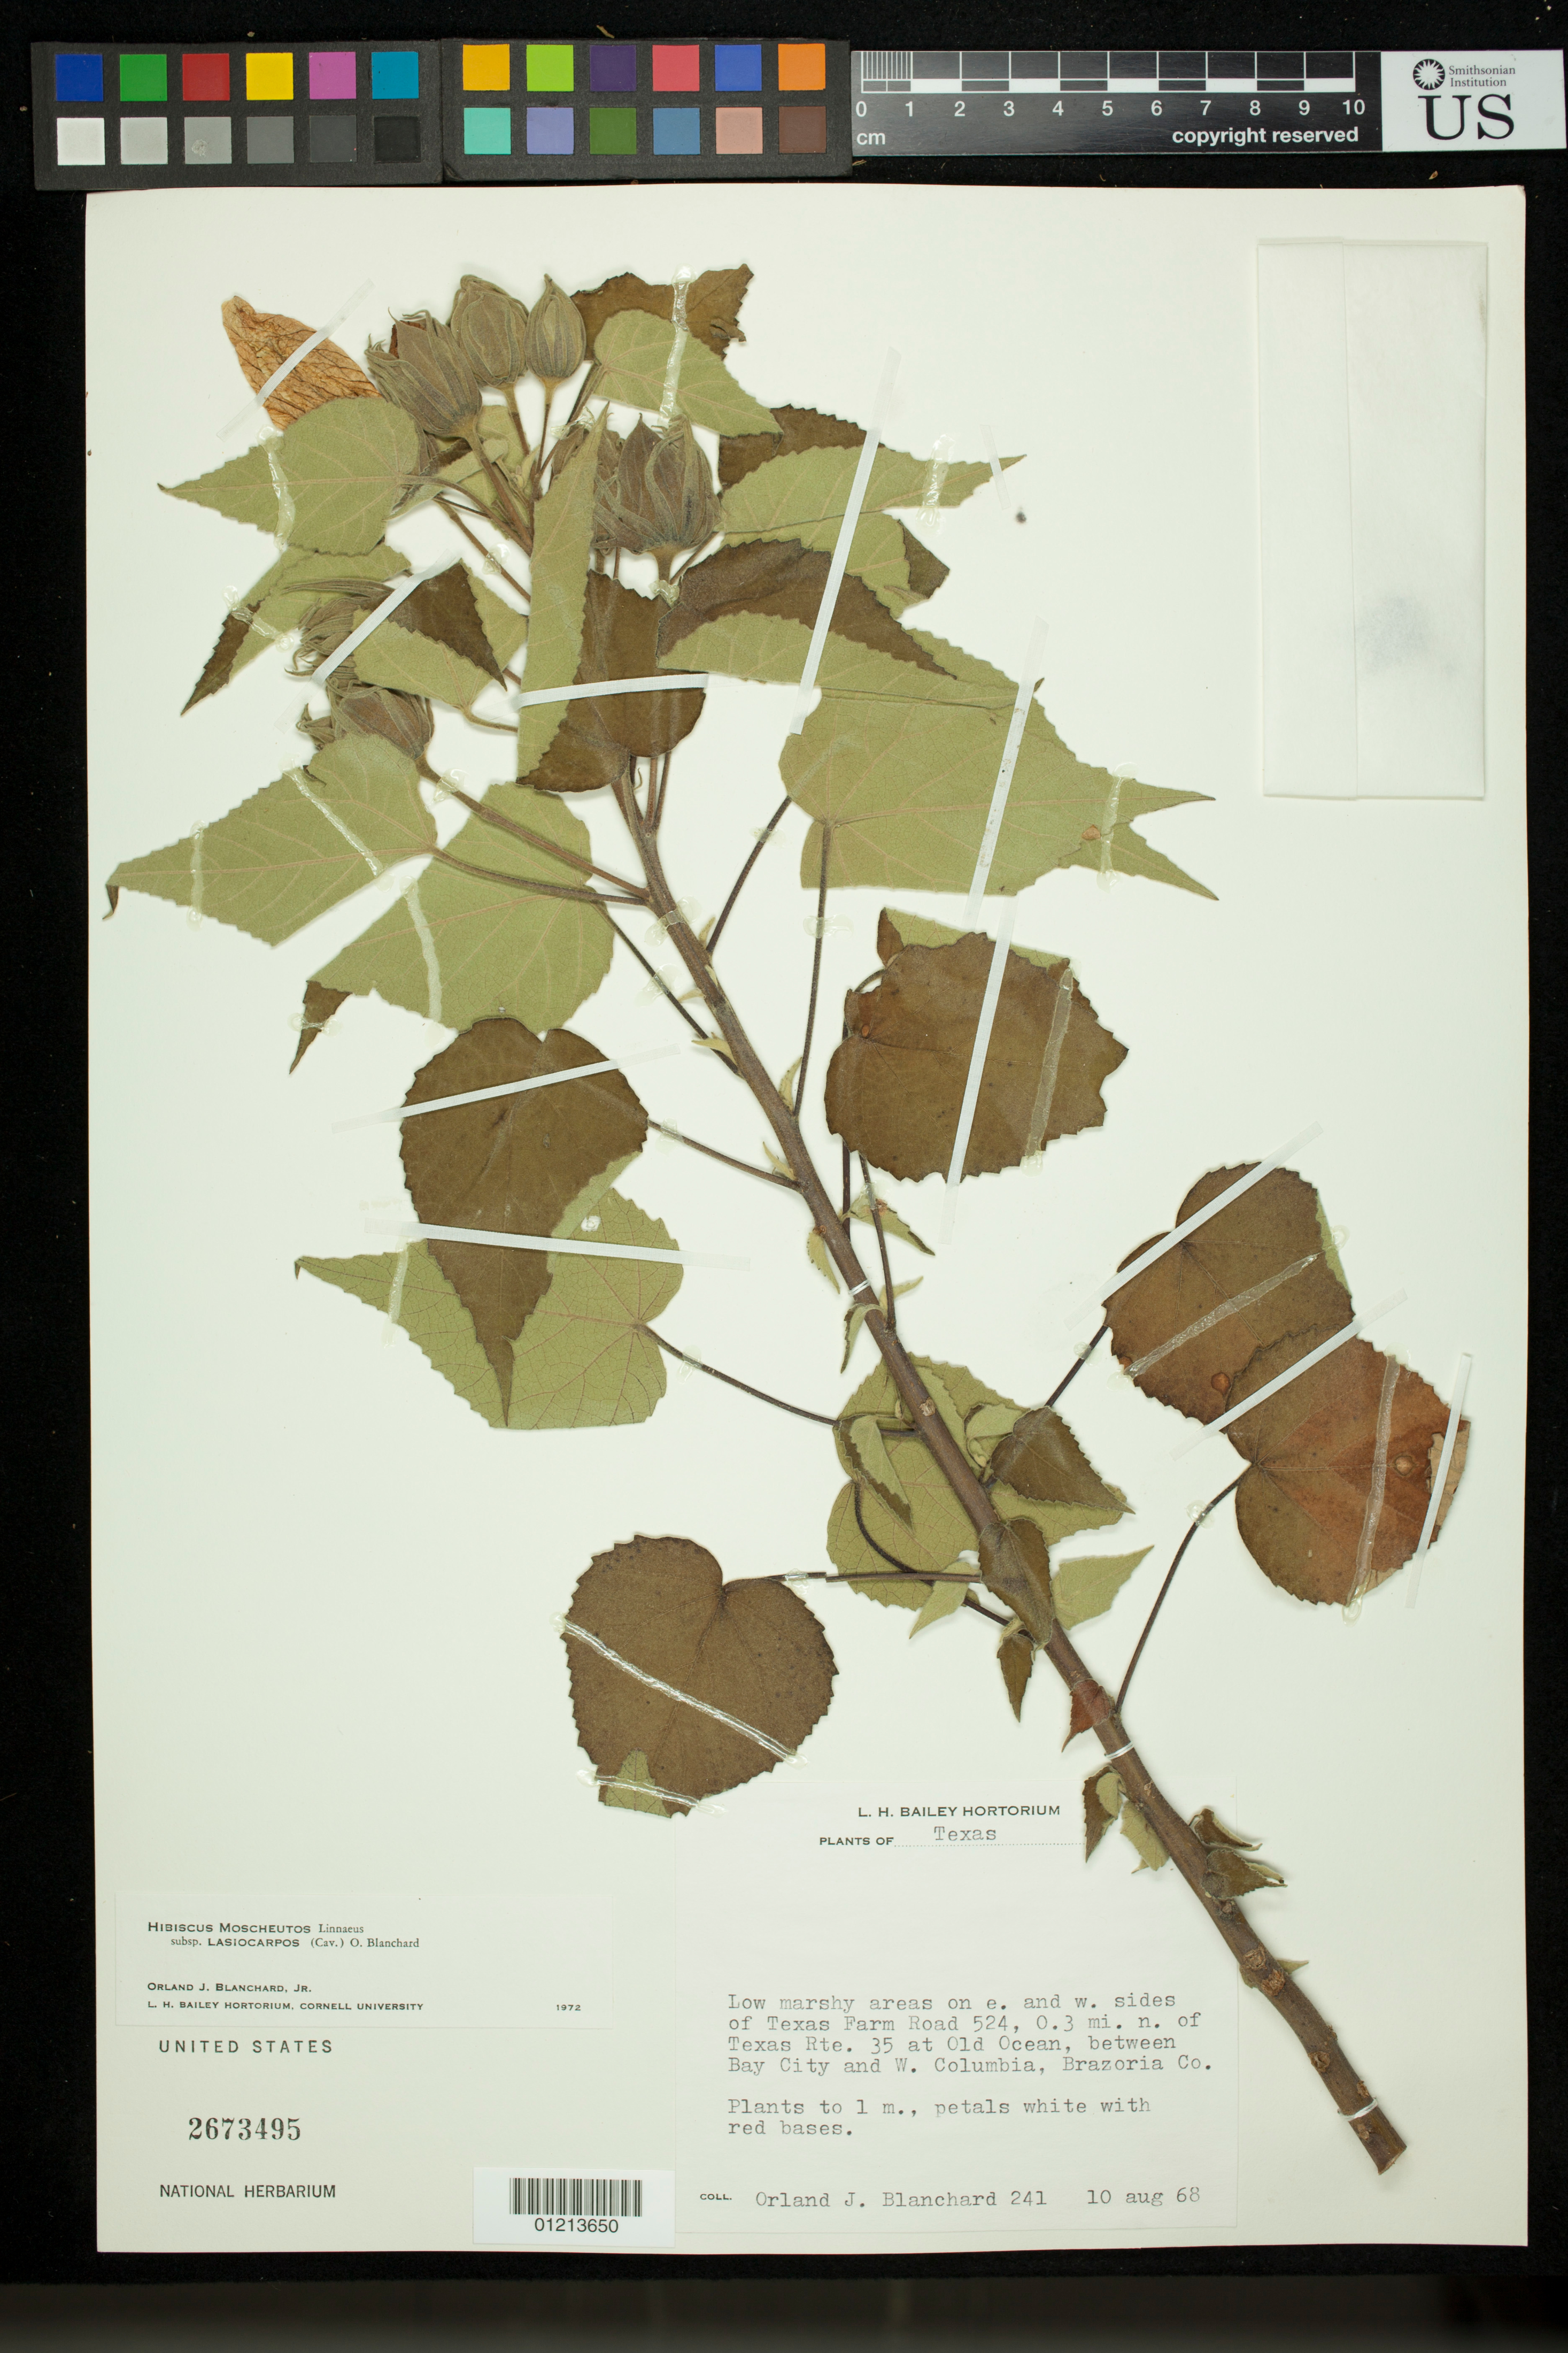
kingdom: Plantae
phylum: Tracheophyta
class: Magnoliopsida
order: Malvales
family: Malvaceae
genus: Hibiscus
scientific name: Hibiscus moscheutos subsp. lasiocarpos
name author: (Cav.) O.J. Blanch.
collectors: O. J. Blanchard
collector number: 241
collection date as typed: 08 Oct 1968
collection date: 1968-10-08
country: United States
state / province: Texas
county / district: Brazoria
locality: Low marshy areas on e. and w. sides of Texas Farm Road 524, 0.3 mi. n. of Texas Rte. 35 at Old Ocean, between Bay City and W. Columbia, Brazoria Co.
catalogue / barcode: US 2673495